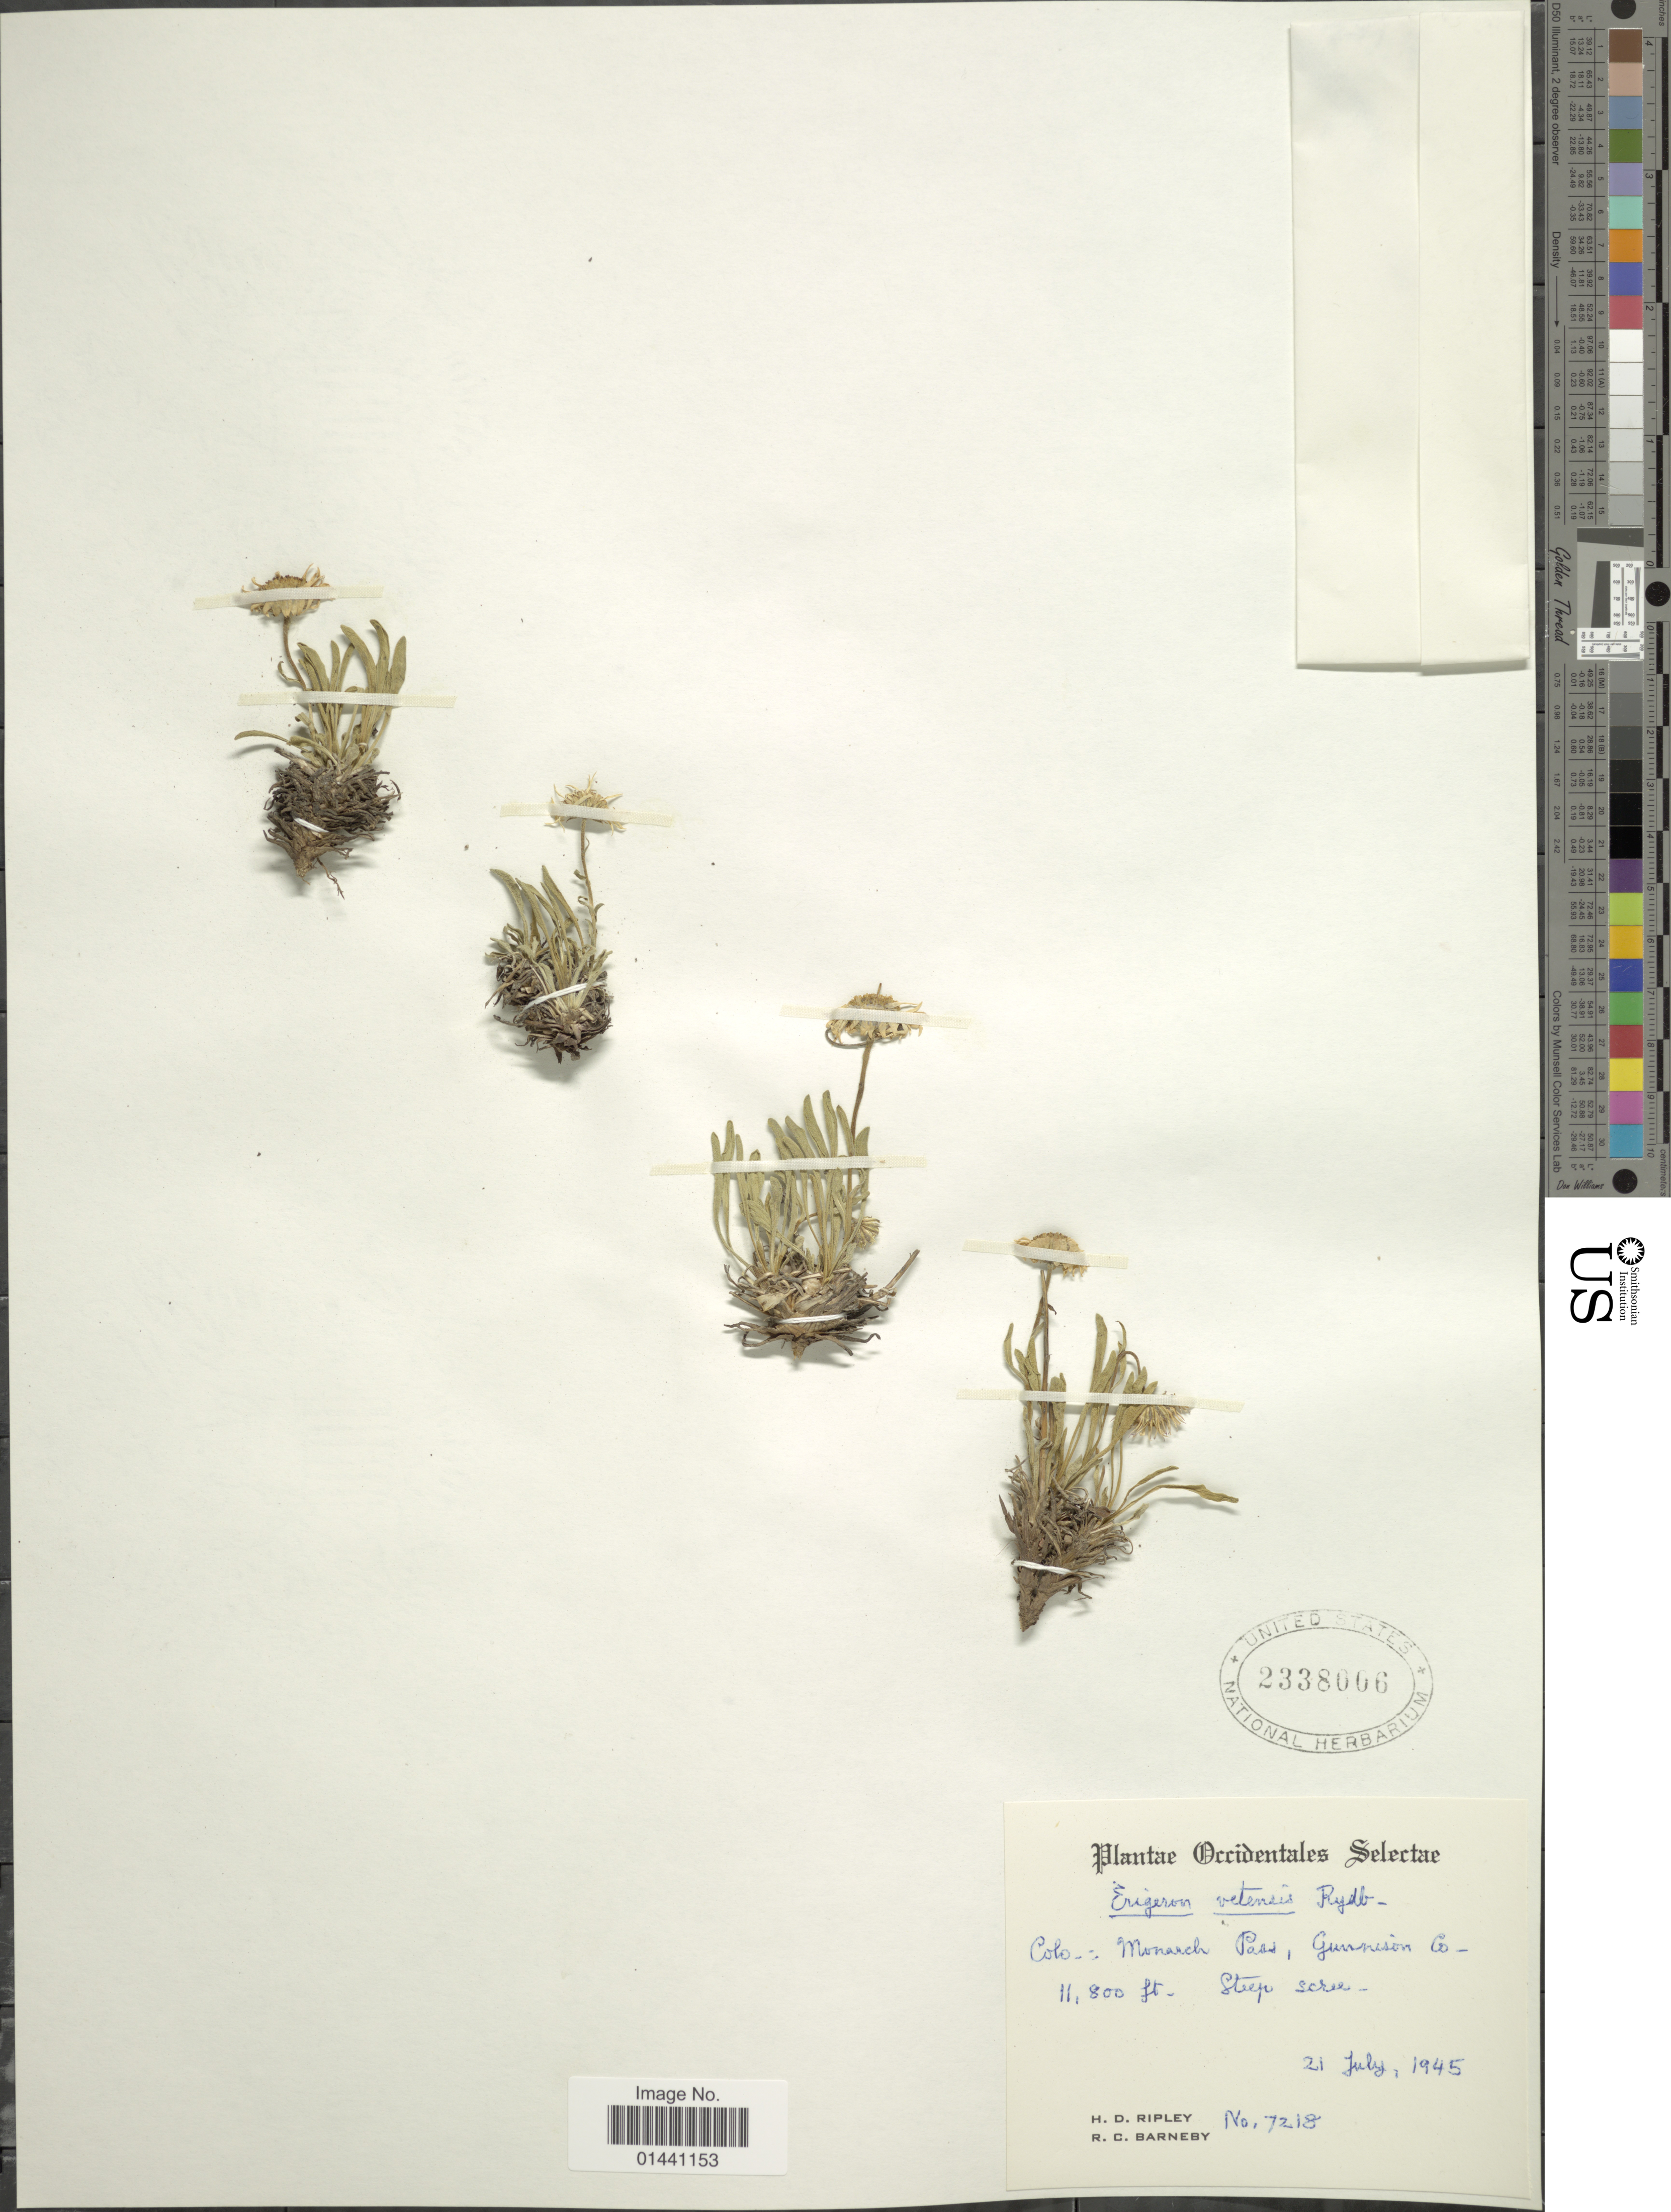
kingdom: Plantae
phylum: Tracheophyta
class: Magnoliopsida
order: Asterales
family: Asteraceae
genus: Erigeron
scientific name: Erigeron vetensis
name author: Rydb.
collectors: H. Ripley & R. C. Barneby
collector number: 7218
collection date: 1945-07-21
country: United States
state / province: Colorado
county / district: Gunnison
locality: Monarch Pass, Gunnison co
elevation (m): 3597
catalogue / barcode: US 2338006